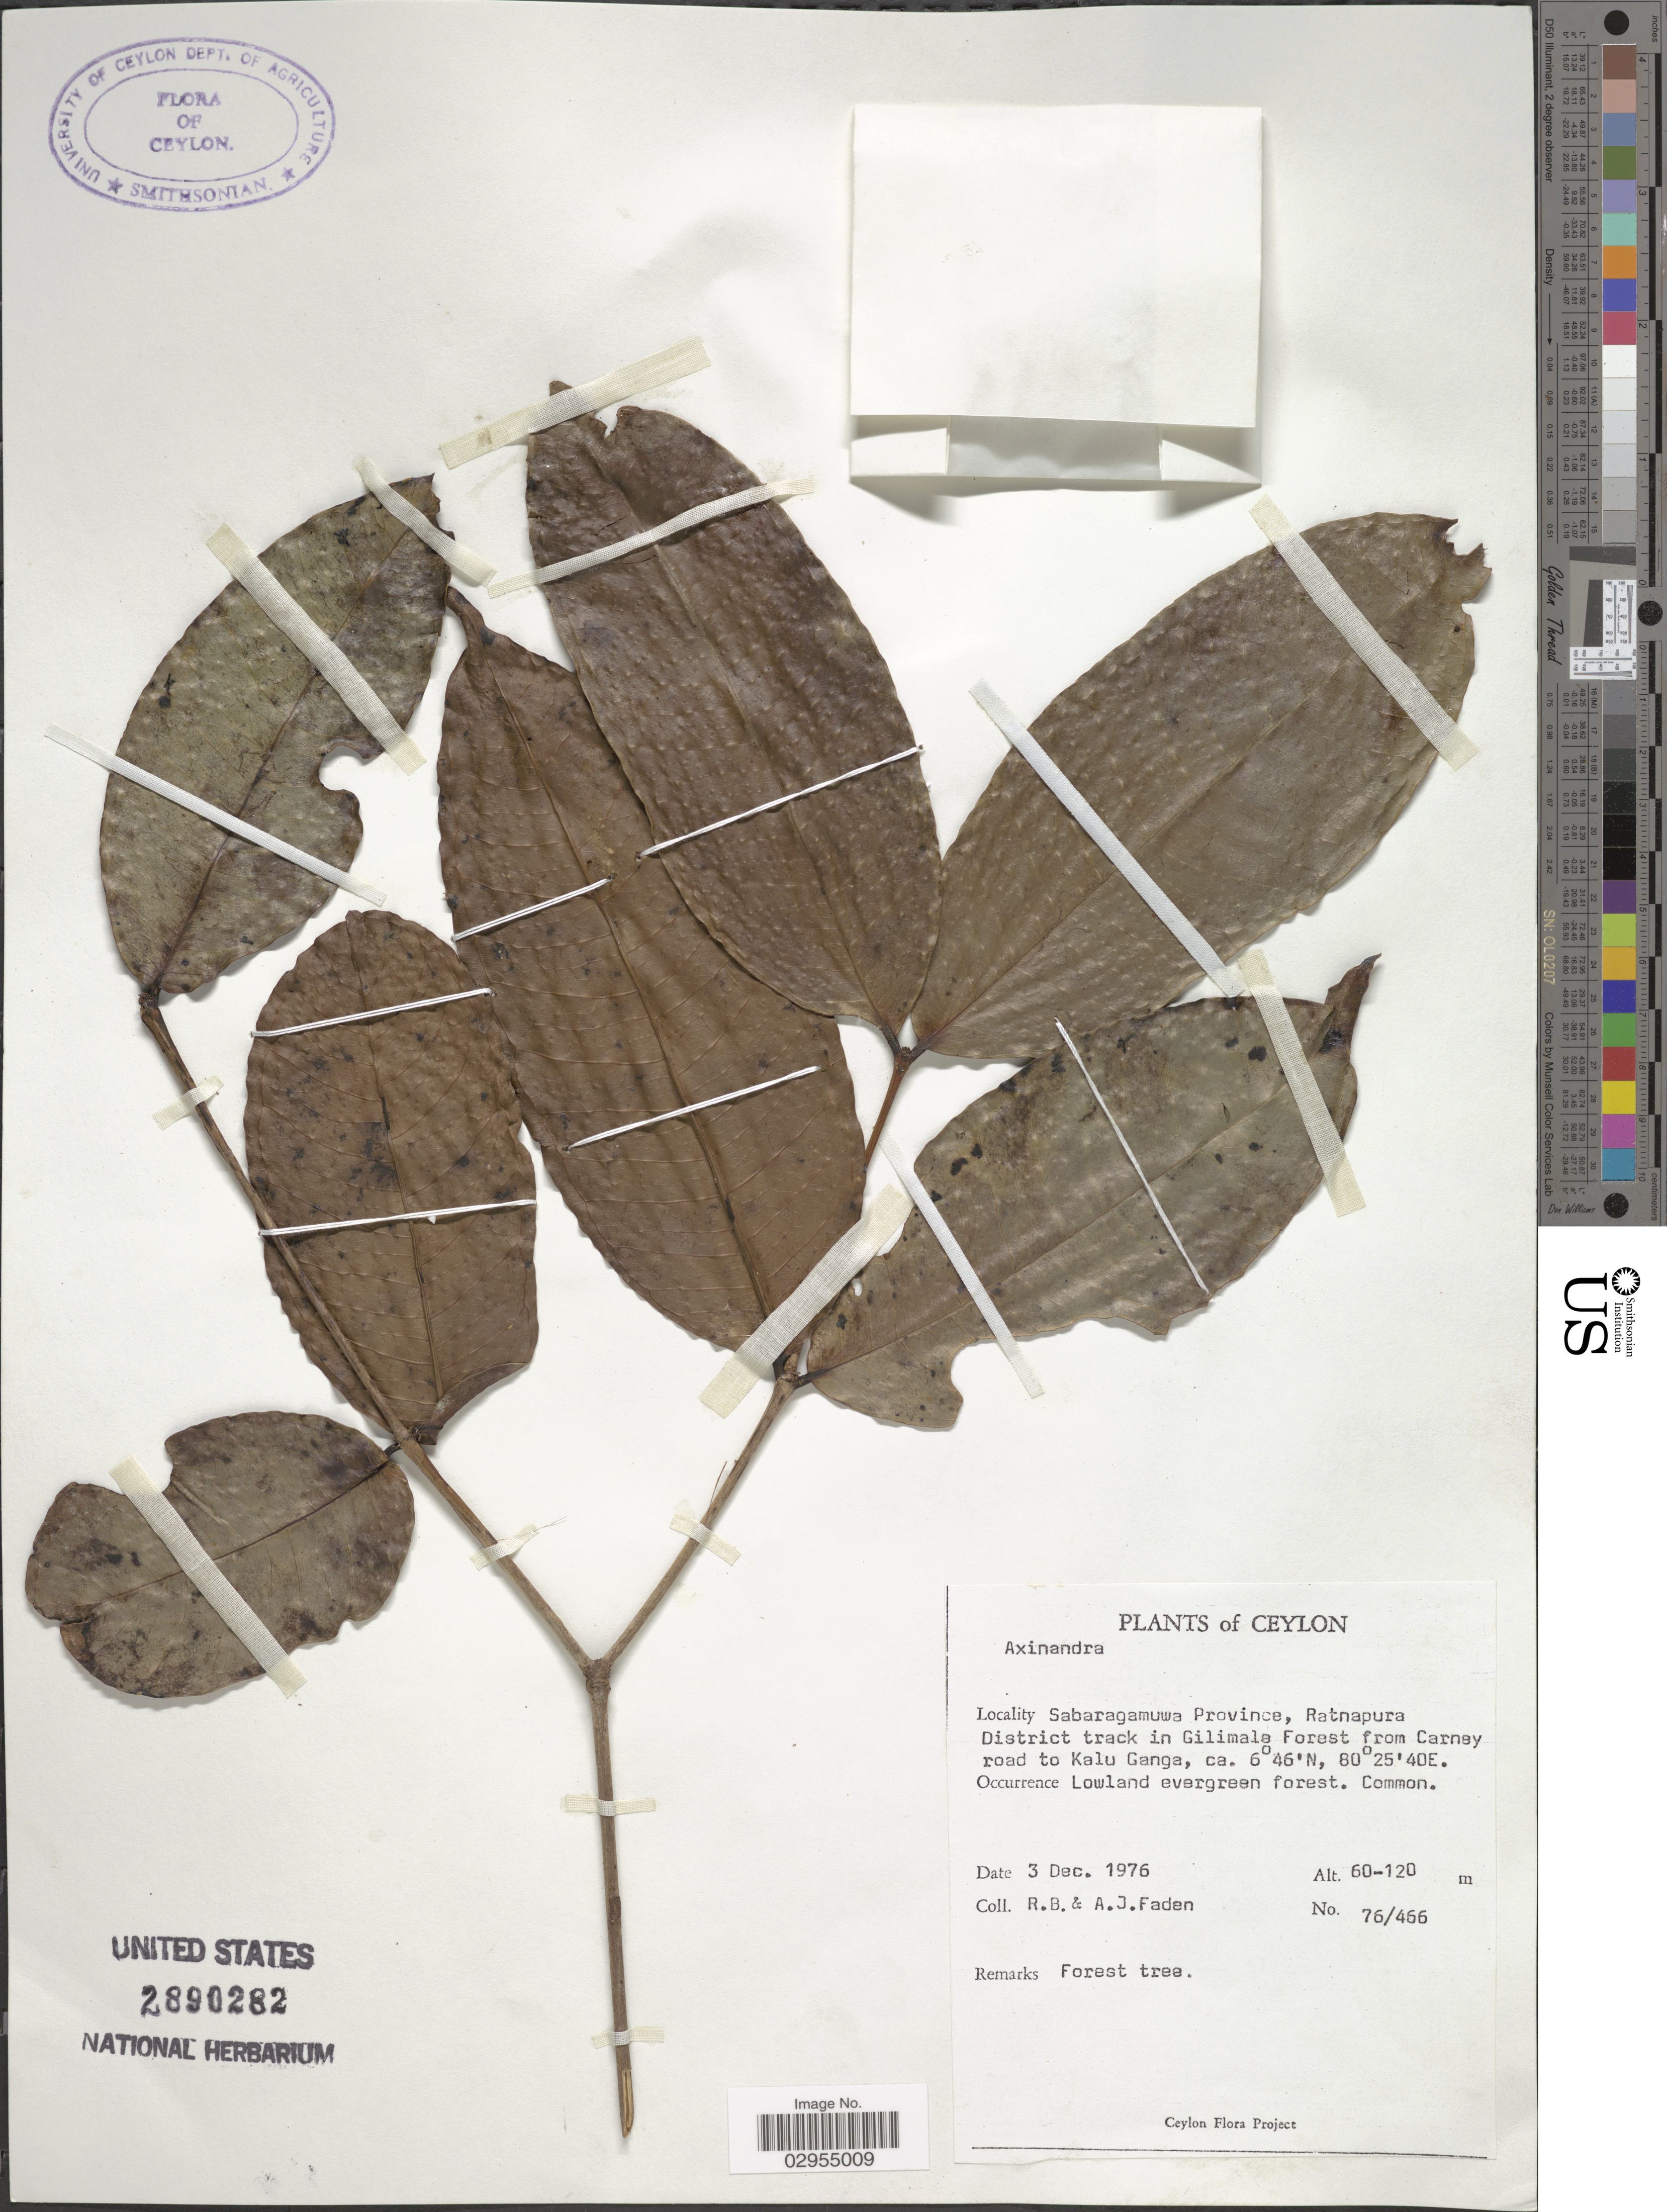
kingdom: Plantae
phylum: Tracheophyta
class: Magnoliopsida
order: Myrtales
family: Crypteroniaceae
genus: Axinandra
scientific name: Axinandra zeylanica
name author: Thwaites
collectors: R. B. Faden & A. J. Faden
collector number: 76/466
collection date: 1976-12-03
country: Sri Lanka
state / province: Sabaragamuwa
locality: Ceylon. Ratnapura District track in Gilimale Forest from Carney road to Kalu Ganga.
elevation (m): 60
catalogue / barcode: US 2890282